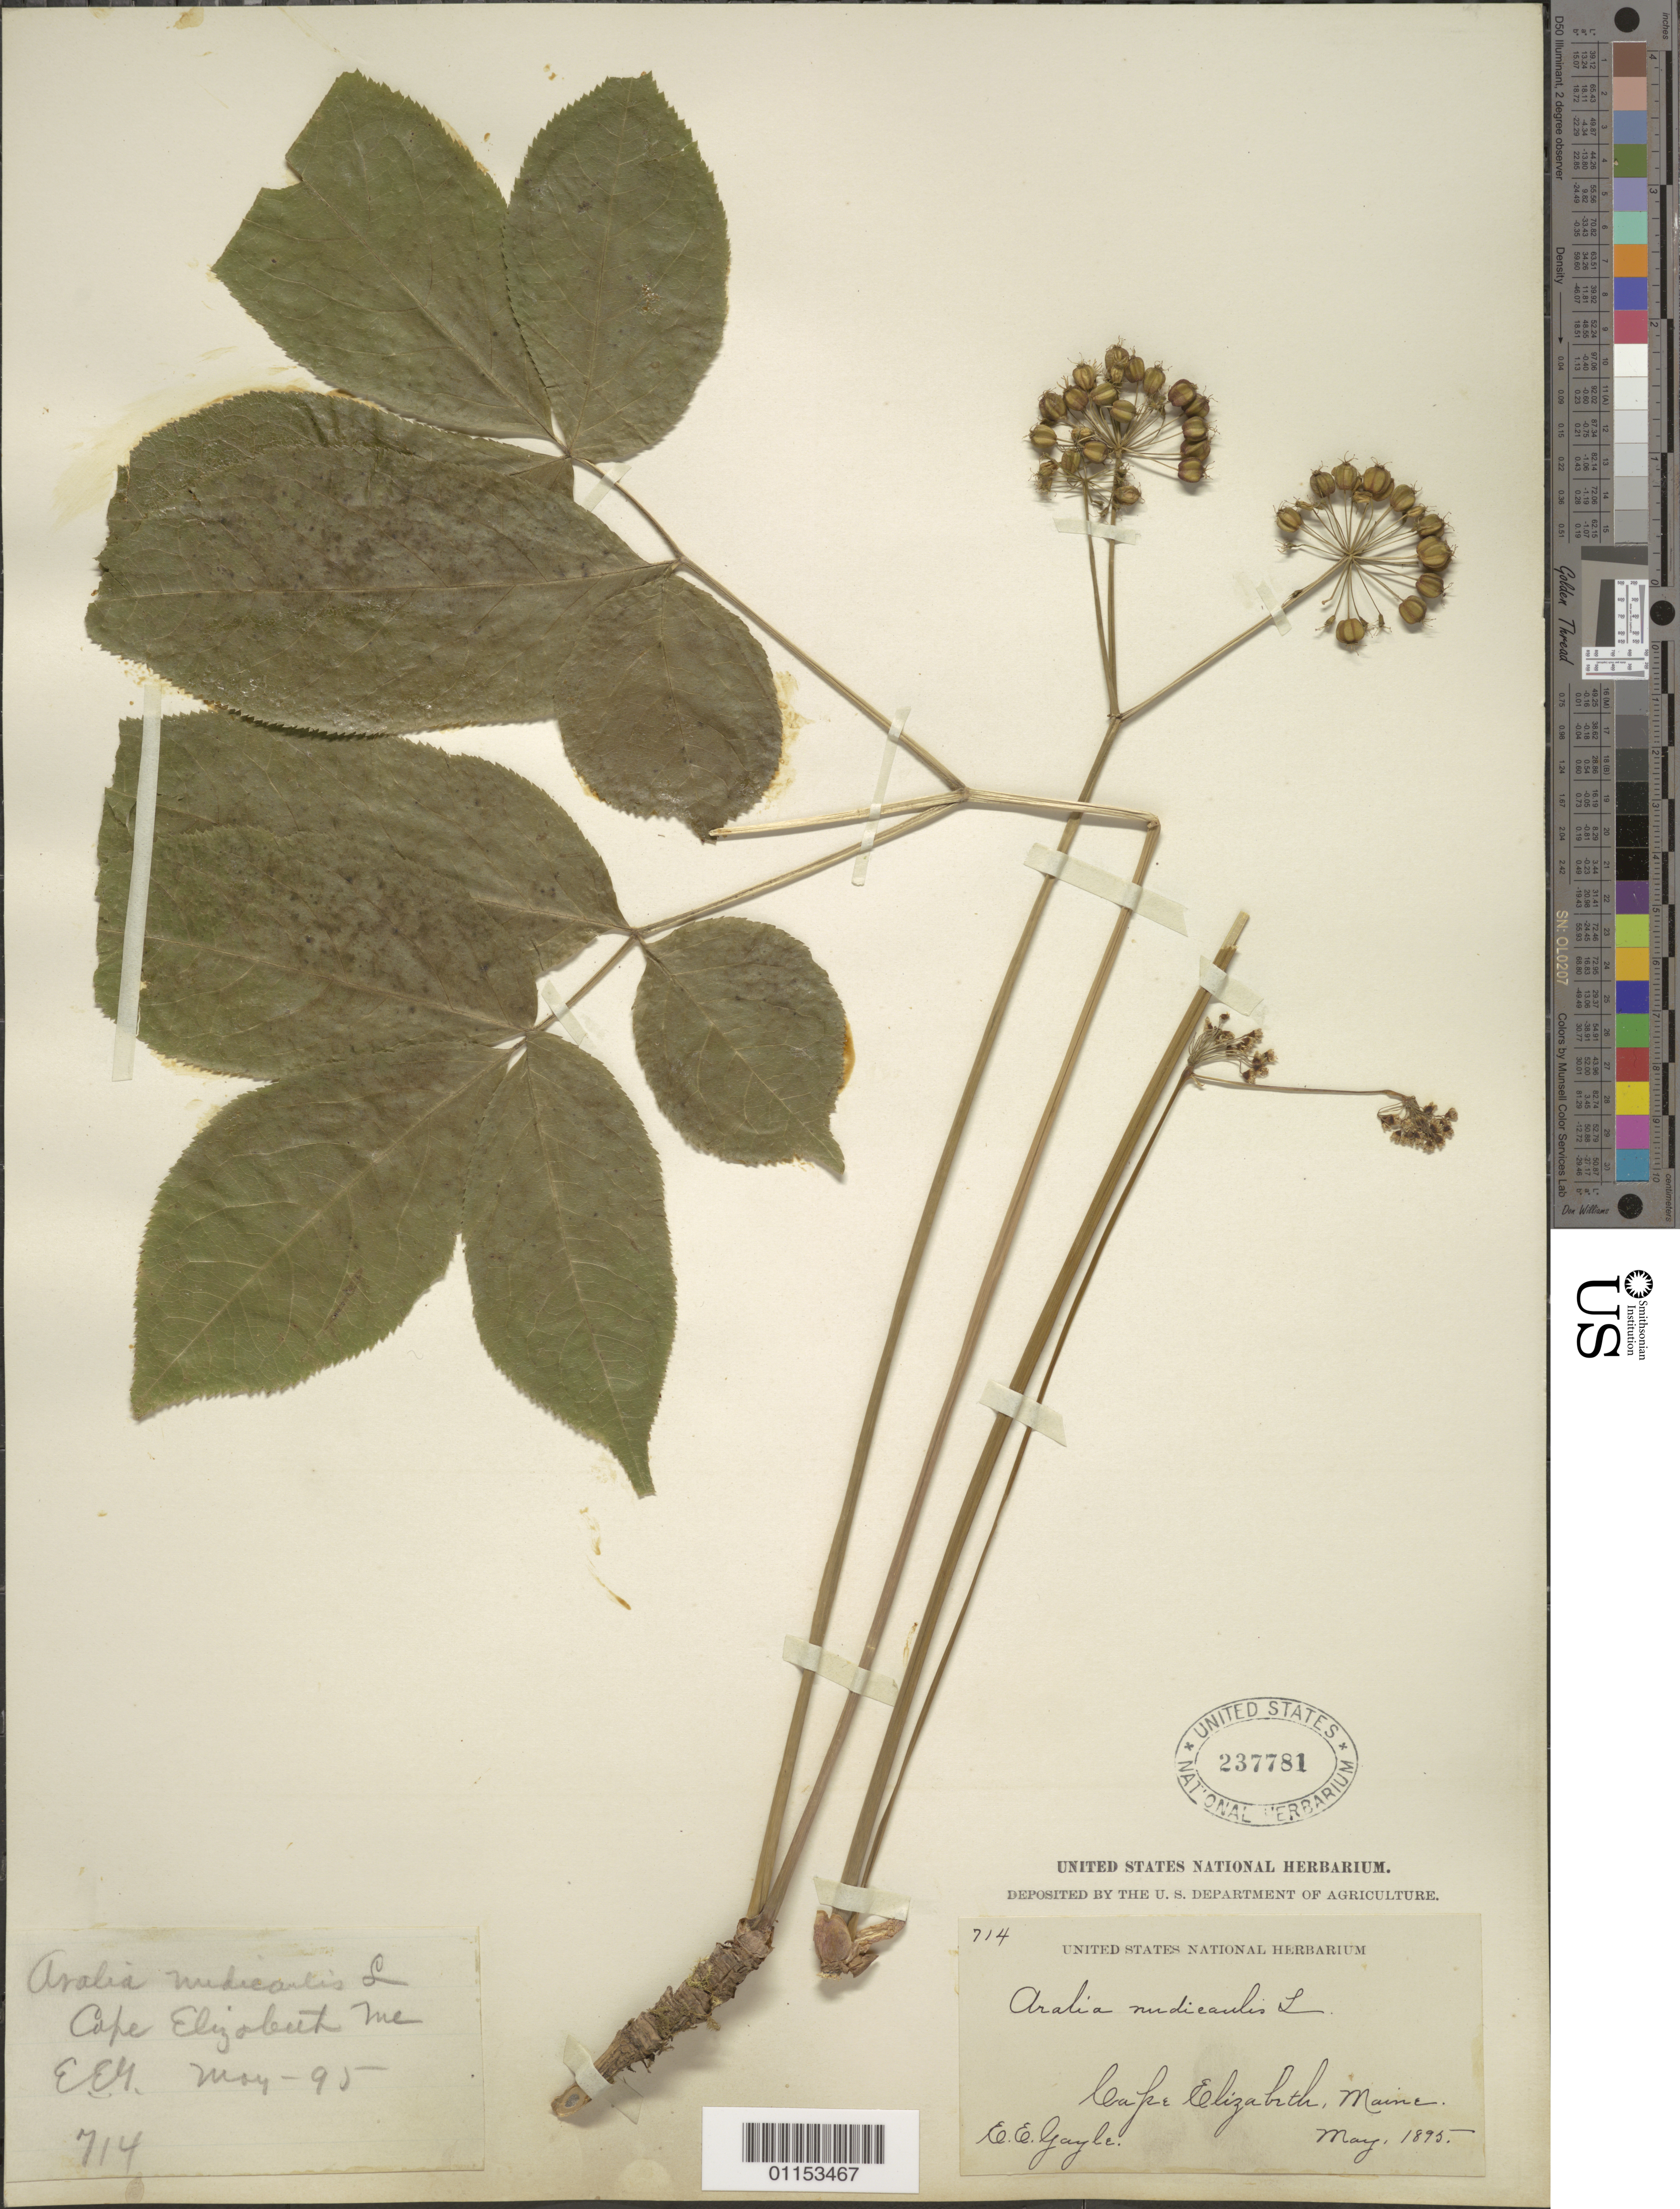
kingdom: Plantae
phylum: Tracheophyta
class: Magnoliopsida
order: Apiales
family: Araliaceae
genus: Aralia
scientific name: Aralia nudicaulis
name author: L.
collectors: E. Gayle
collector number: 714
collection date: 1895-05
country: United States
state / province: Maine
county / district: Cumberland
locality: Cape Elizabeth.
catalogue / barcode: US 237781